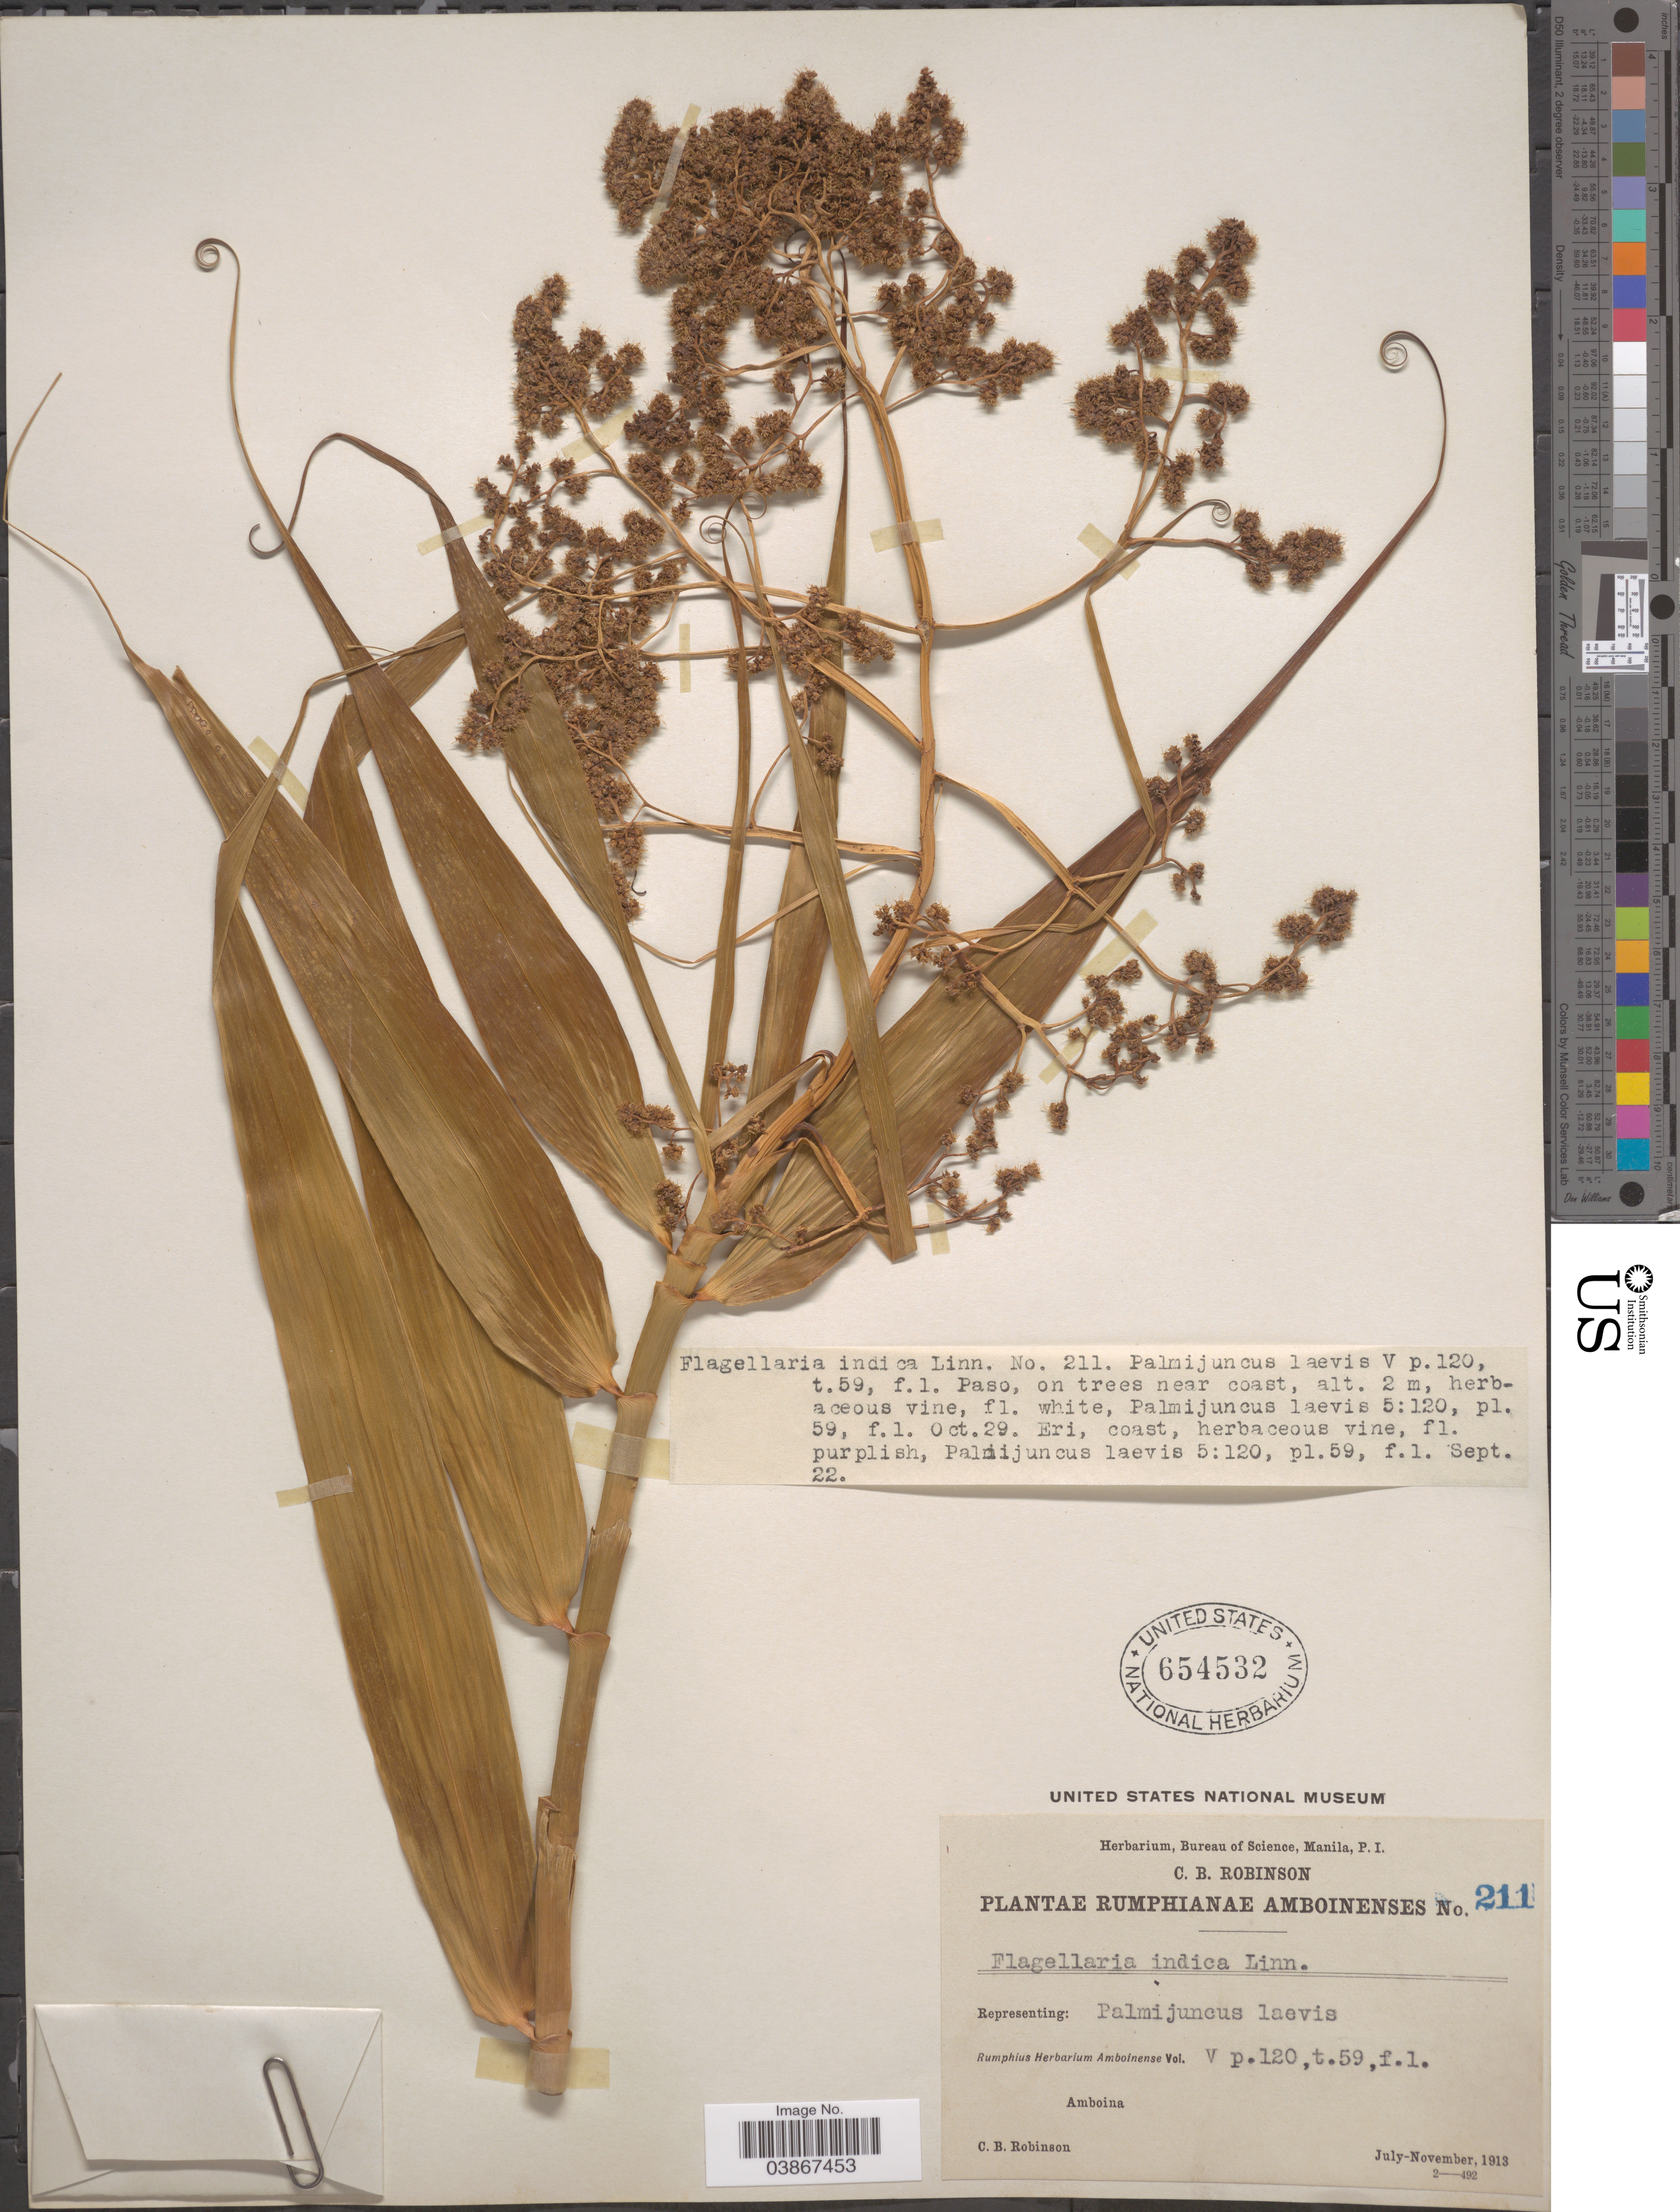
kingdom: Plantae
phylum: Tracheophyta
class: Liliopsida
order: Poales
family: Flagellariaceae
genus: Flagellaria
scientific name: Flagellaria indica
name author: L.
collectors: C. Robinson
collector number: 211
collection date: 1913-09-22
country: Indonesia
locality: Rumphianae Amboinenses. Amboina.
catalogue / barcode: US 654532